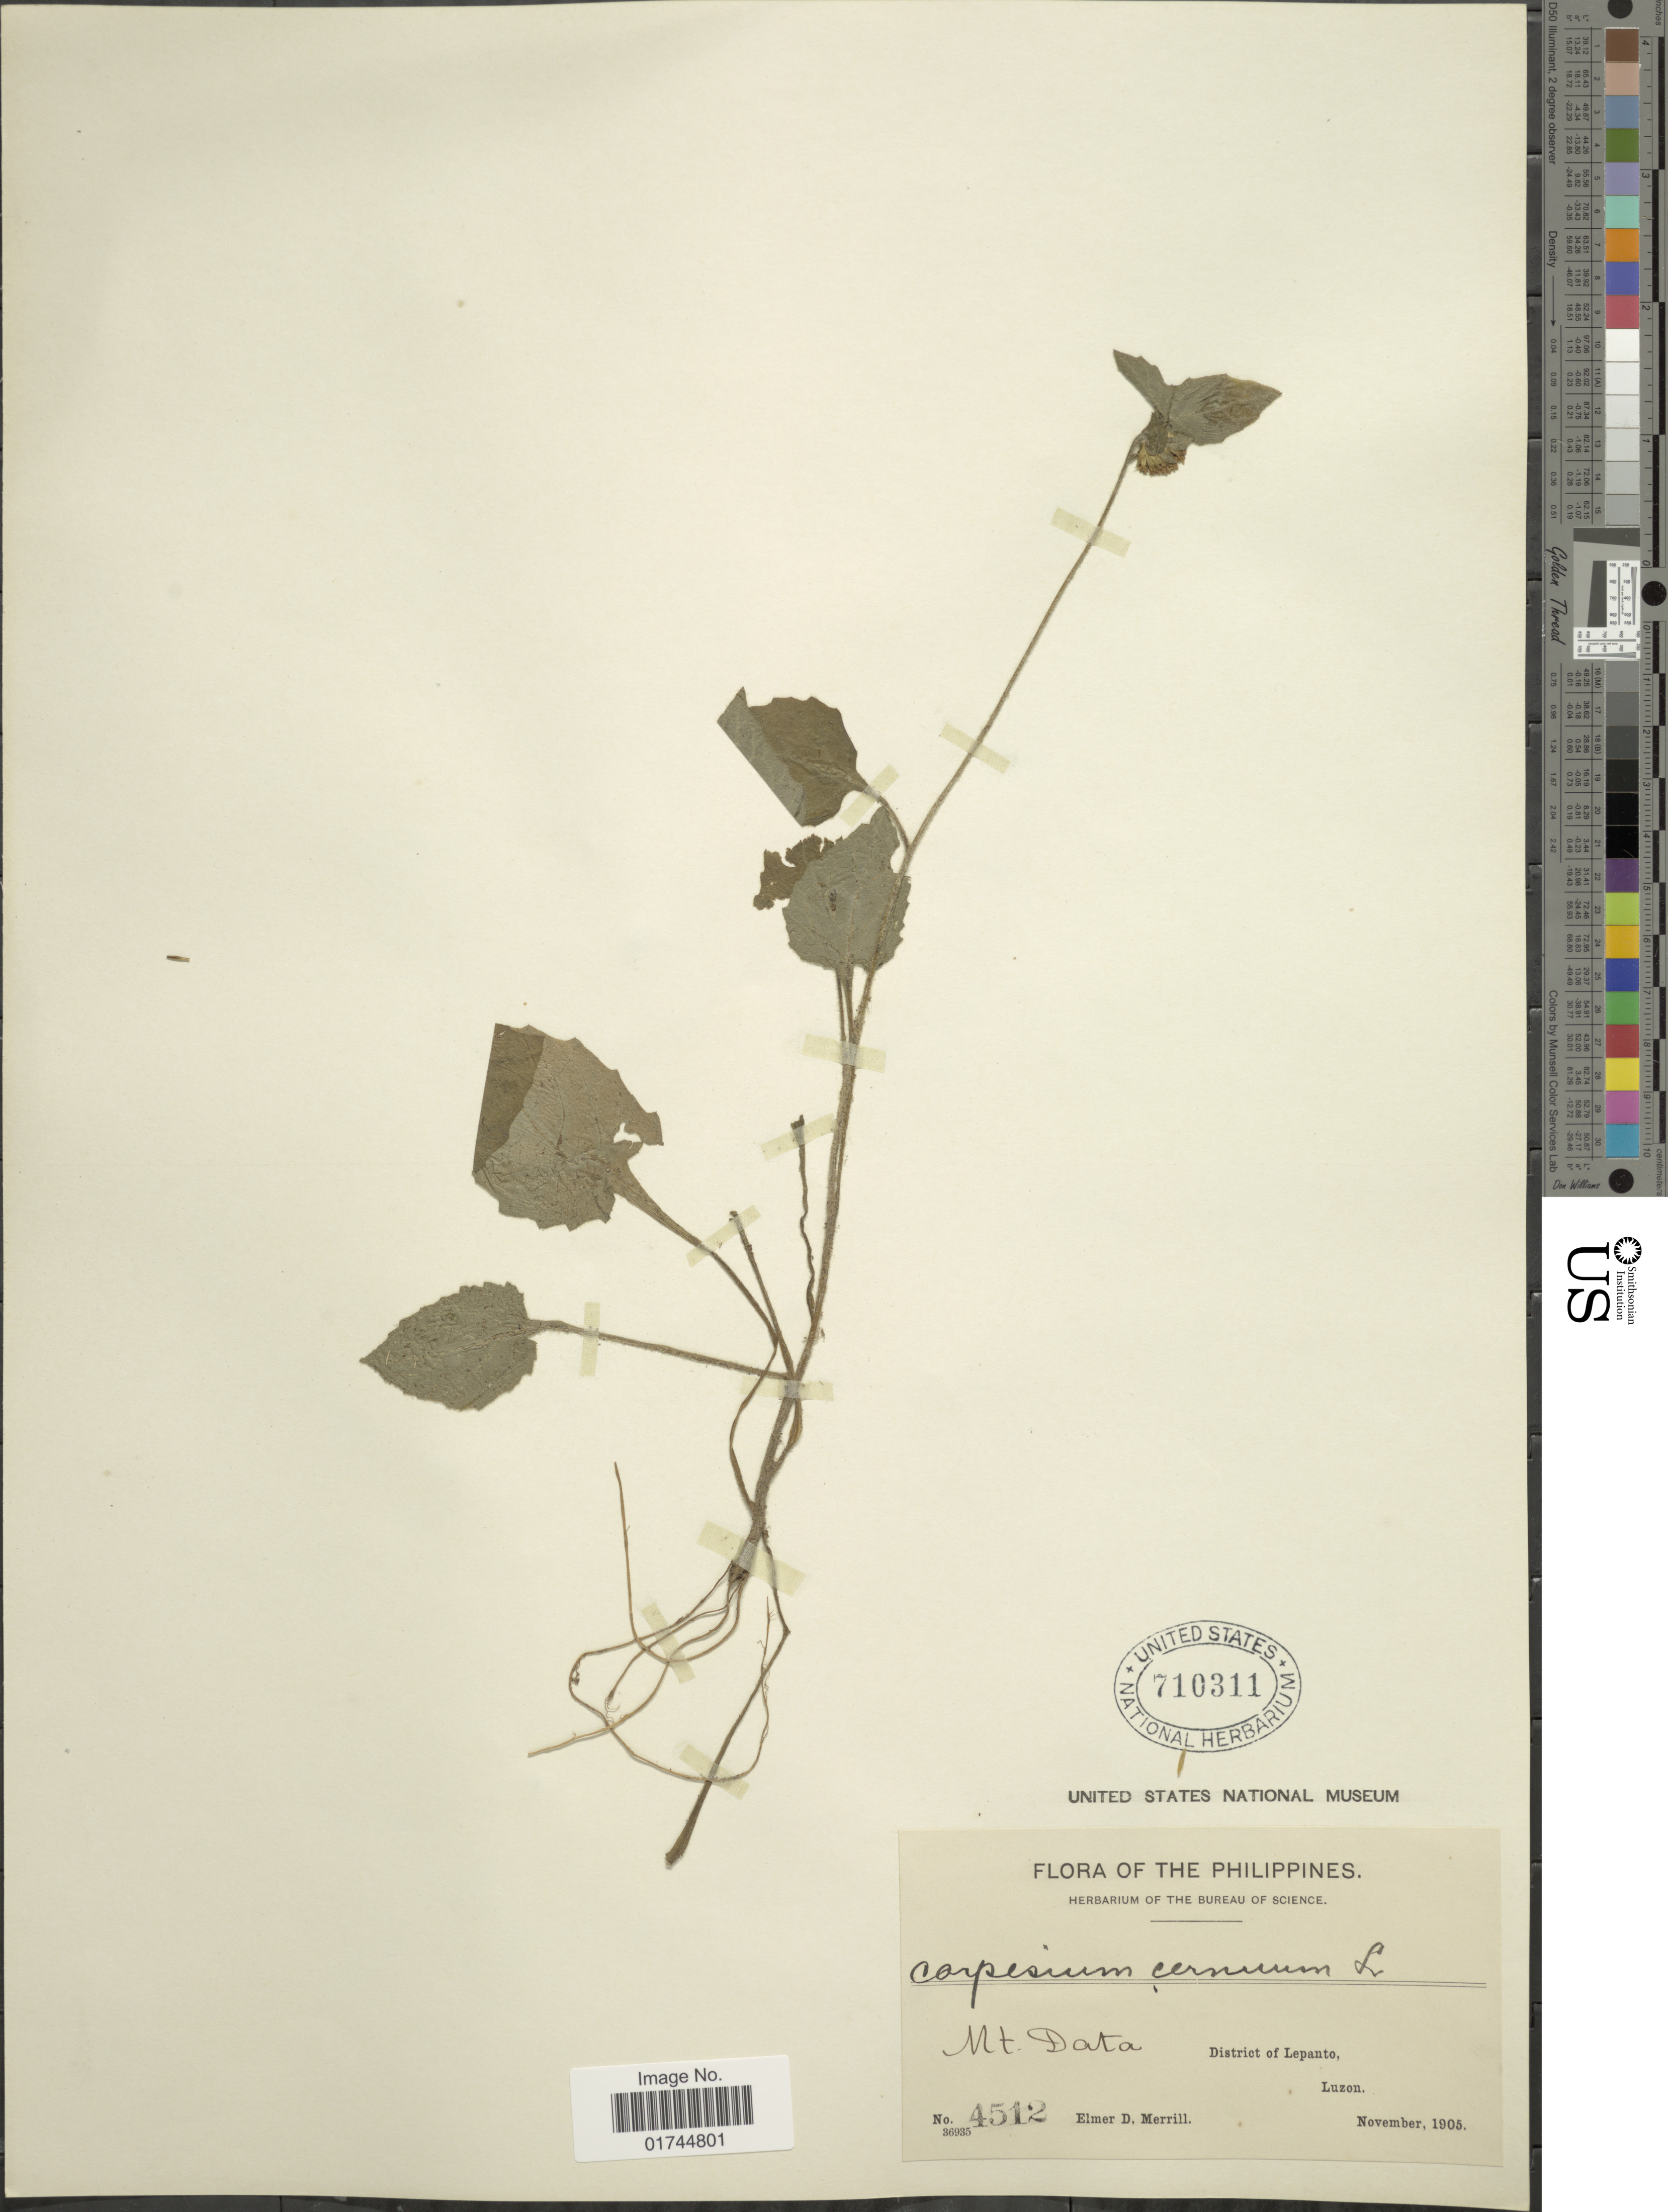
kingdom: Plantae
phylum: Tracheophyta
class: Magnoliopsida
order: Asterales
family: Asteraceae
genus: Carpesium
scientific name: Carpesium cernum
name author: L.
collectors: E. D. Merrill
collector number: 4512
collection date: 1905-11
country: Philippines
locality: Mt. Data, District of Lepanto, Luzon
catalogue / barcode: US 710311